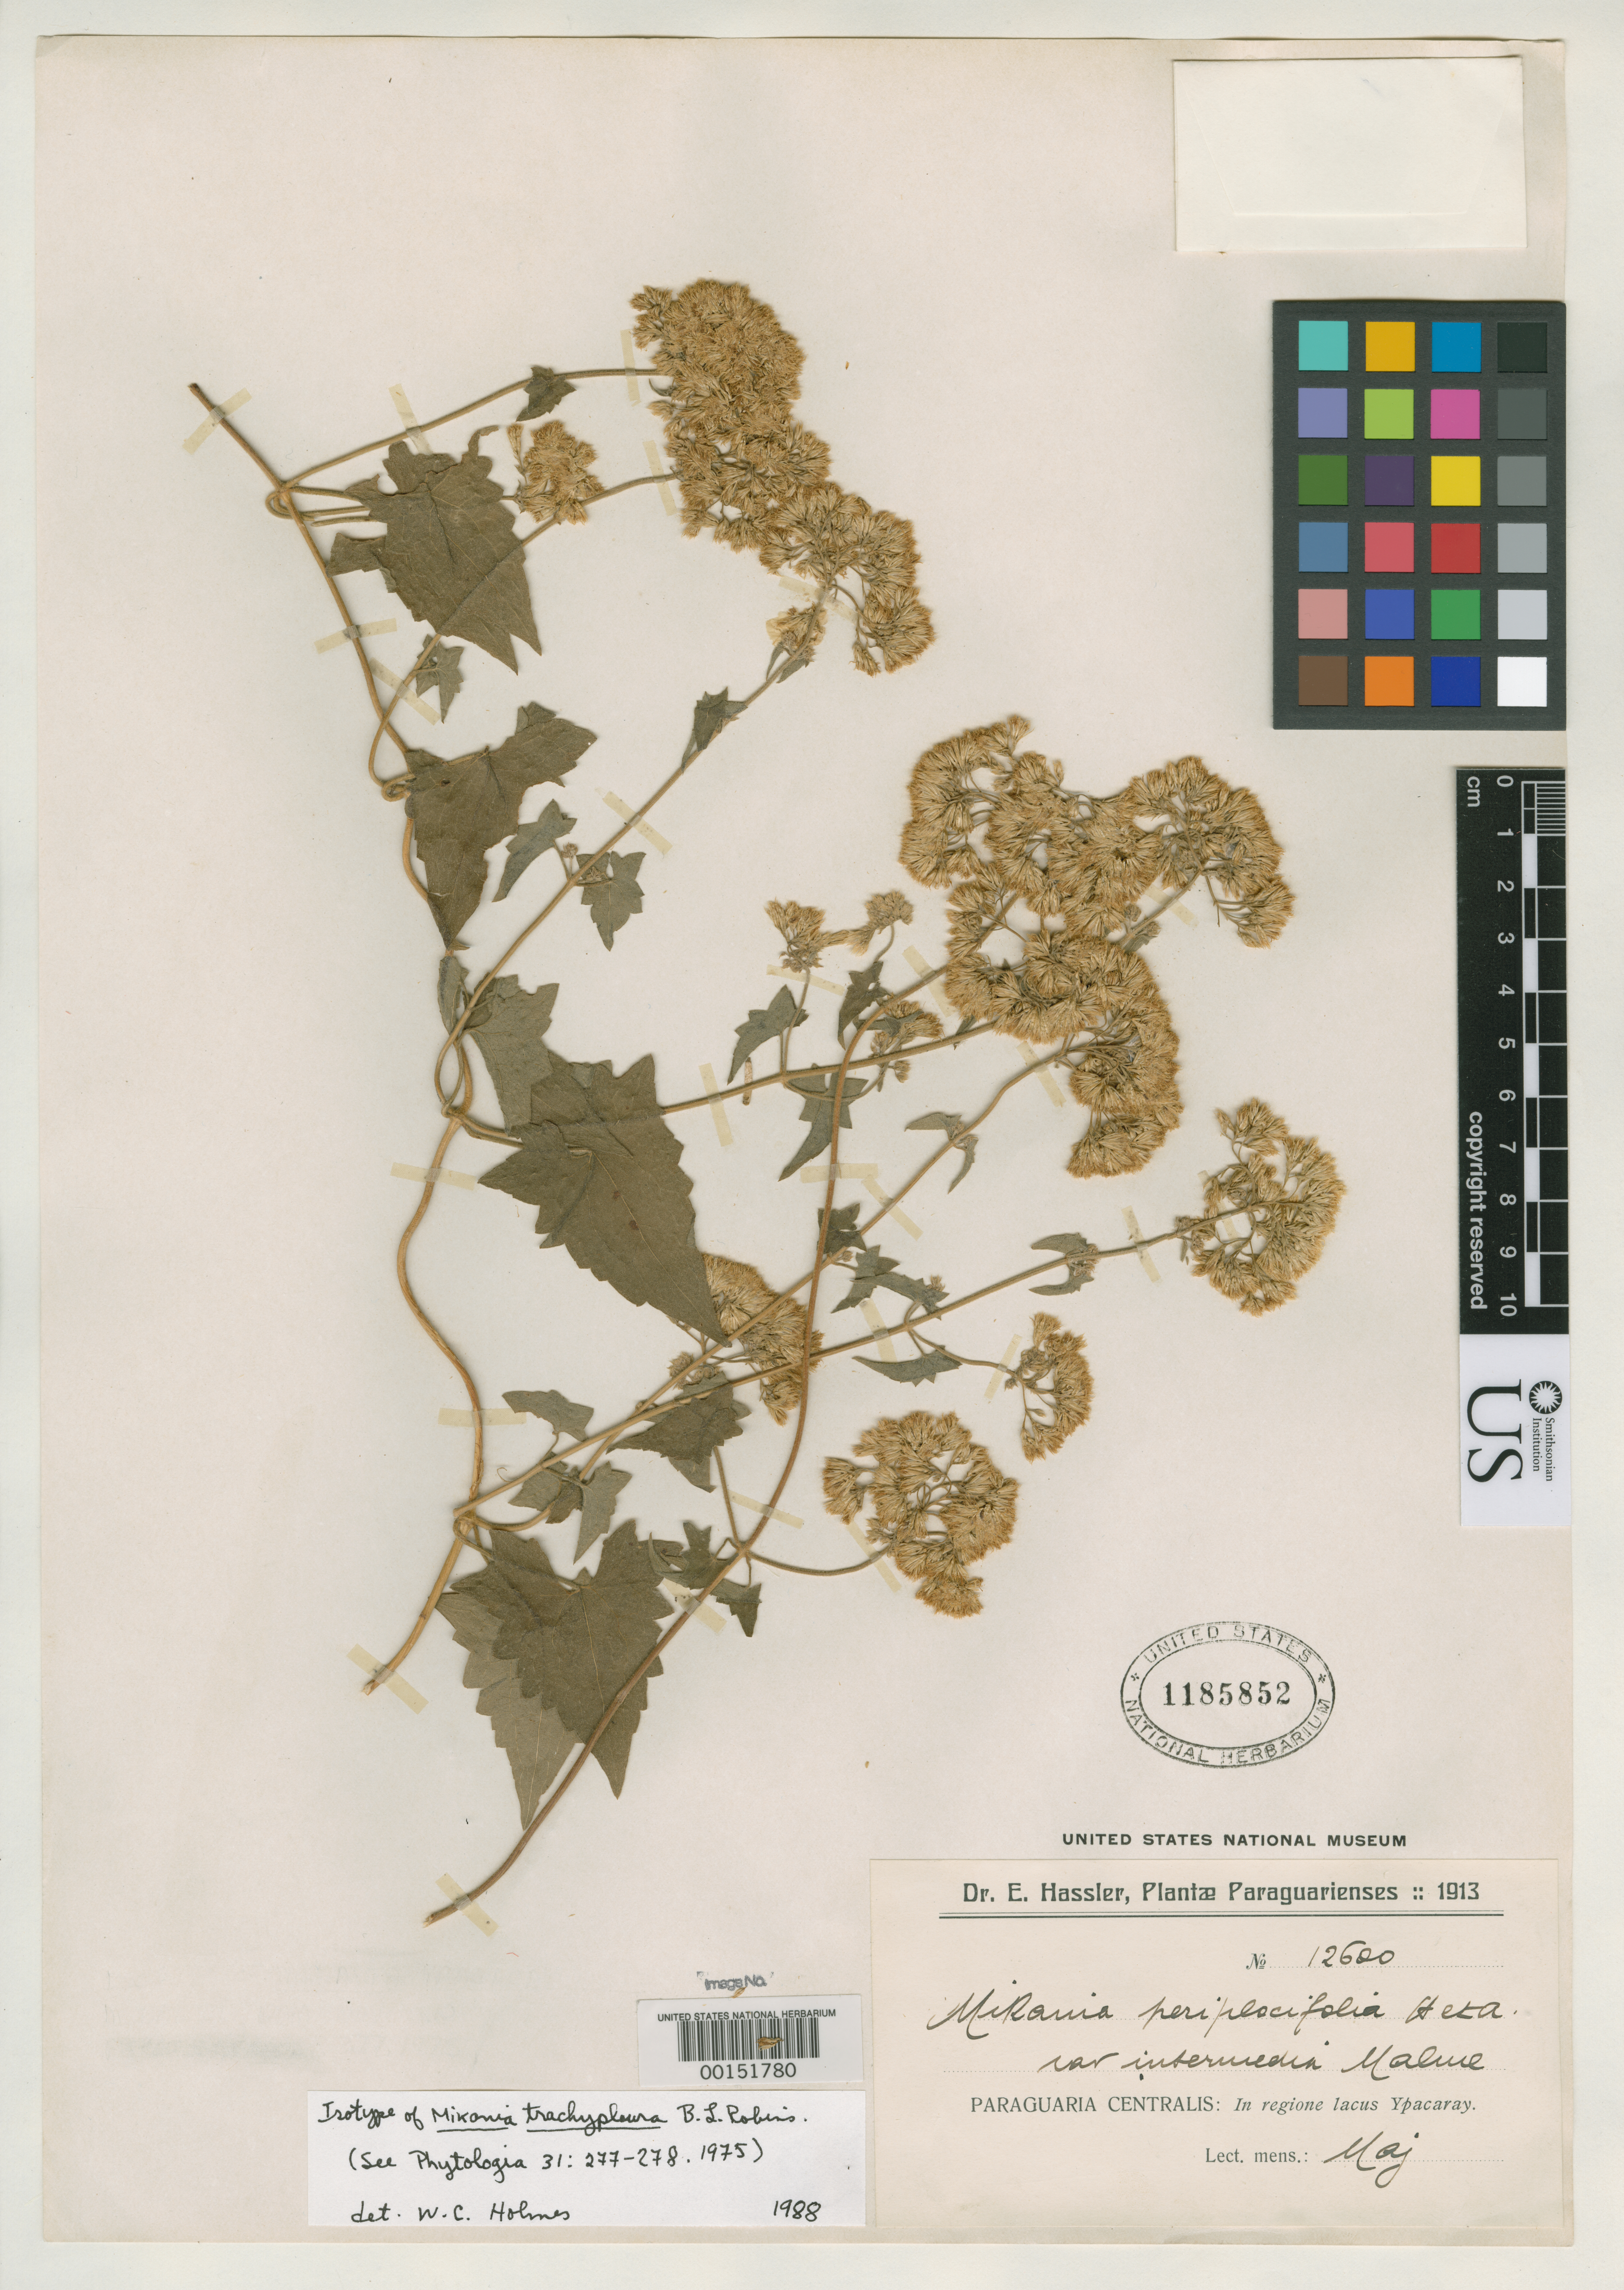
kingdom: Plantae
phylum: Tracheophyta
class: Magnoliopsida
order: Asterales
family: Asteraceae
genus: Mikania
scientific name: Mikania trachypleura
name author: B.L. Rob.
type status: Isotype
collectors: E. Hassler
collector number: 12600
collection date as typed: May 1913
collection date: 1913-05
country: Paraguay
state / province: Central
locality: In region of Lake Ypacaray.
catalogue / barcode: US 1185852